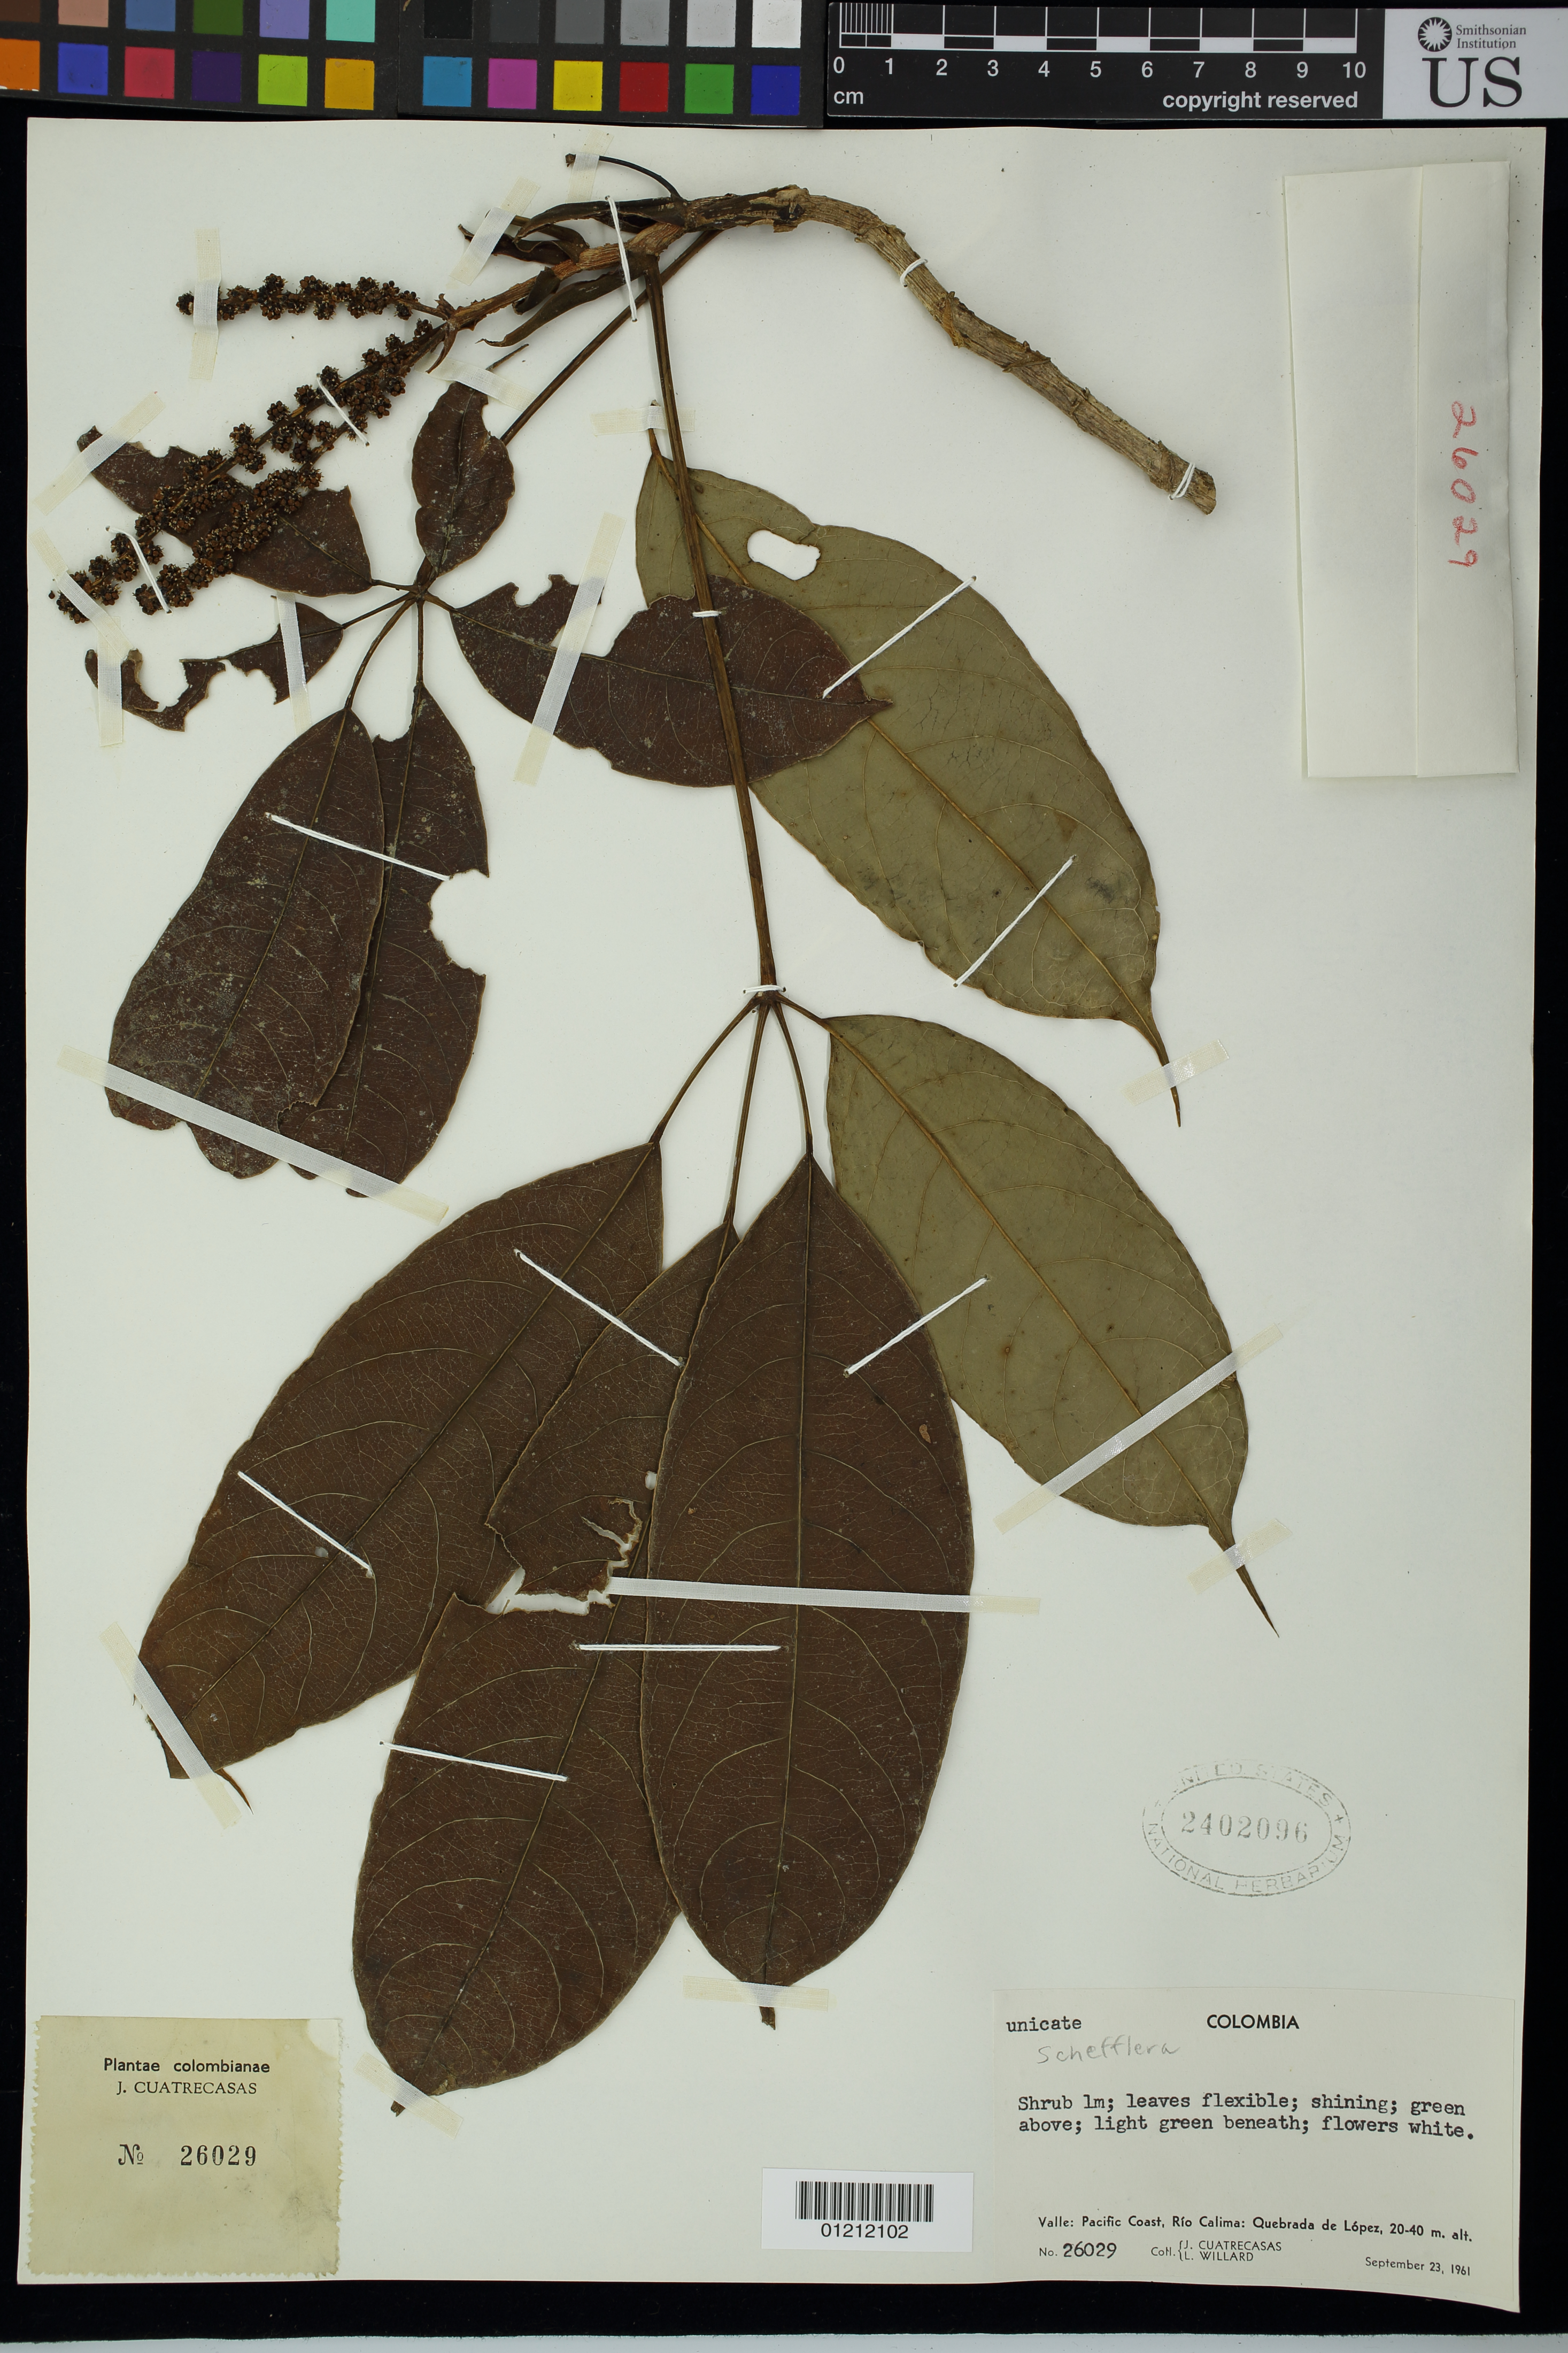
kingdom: Plantae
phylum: Tracheophyta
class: Magnoliopsida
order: Apiales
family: Araliaceae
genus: Schefflera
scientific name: Schefflera sp.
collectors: J. Cuatrecasas & L. Willard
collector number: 26029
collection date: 1961-09-23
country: Colombia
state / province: Cauca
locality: Valle: Pacific Coast, Rio Calima: Quebrada de Lopez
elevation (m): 20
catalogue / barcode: US 2402096